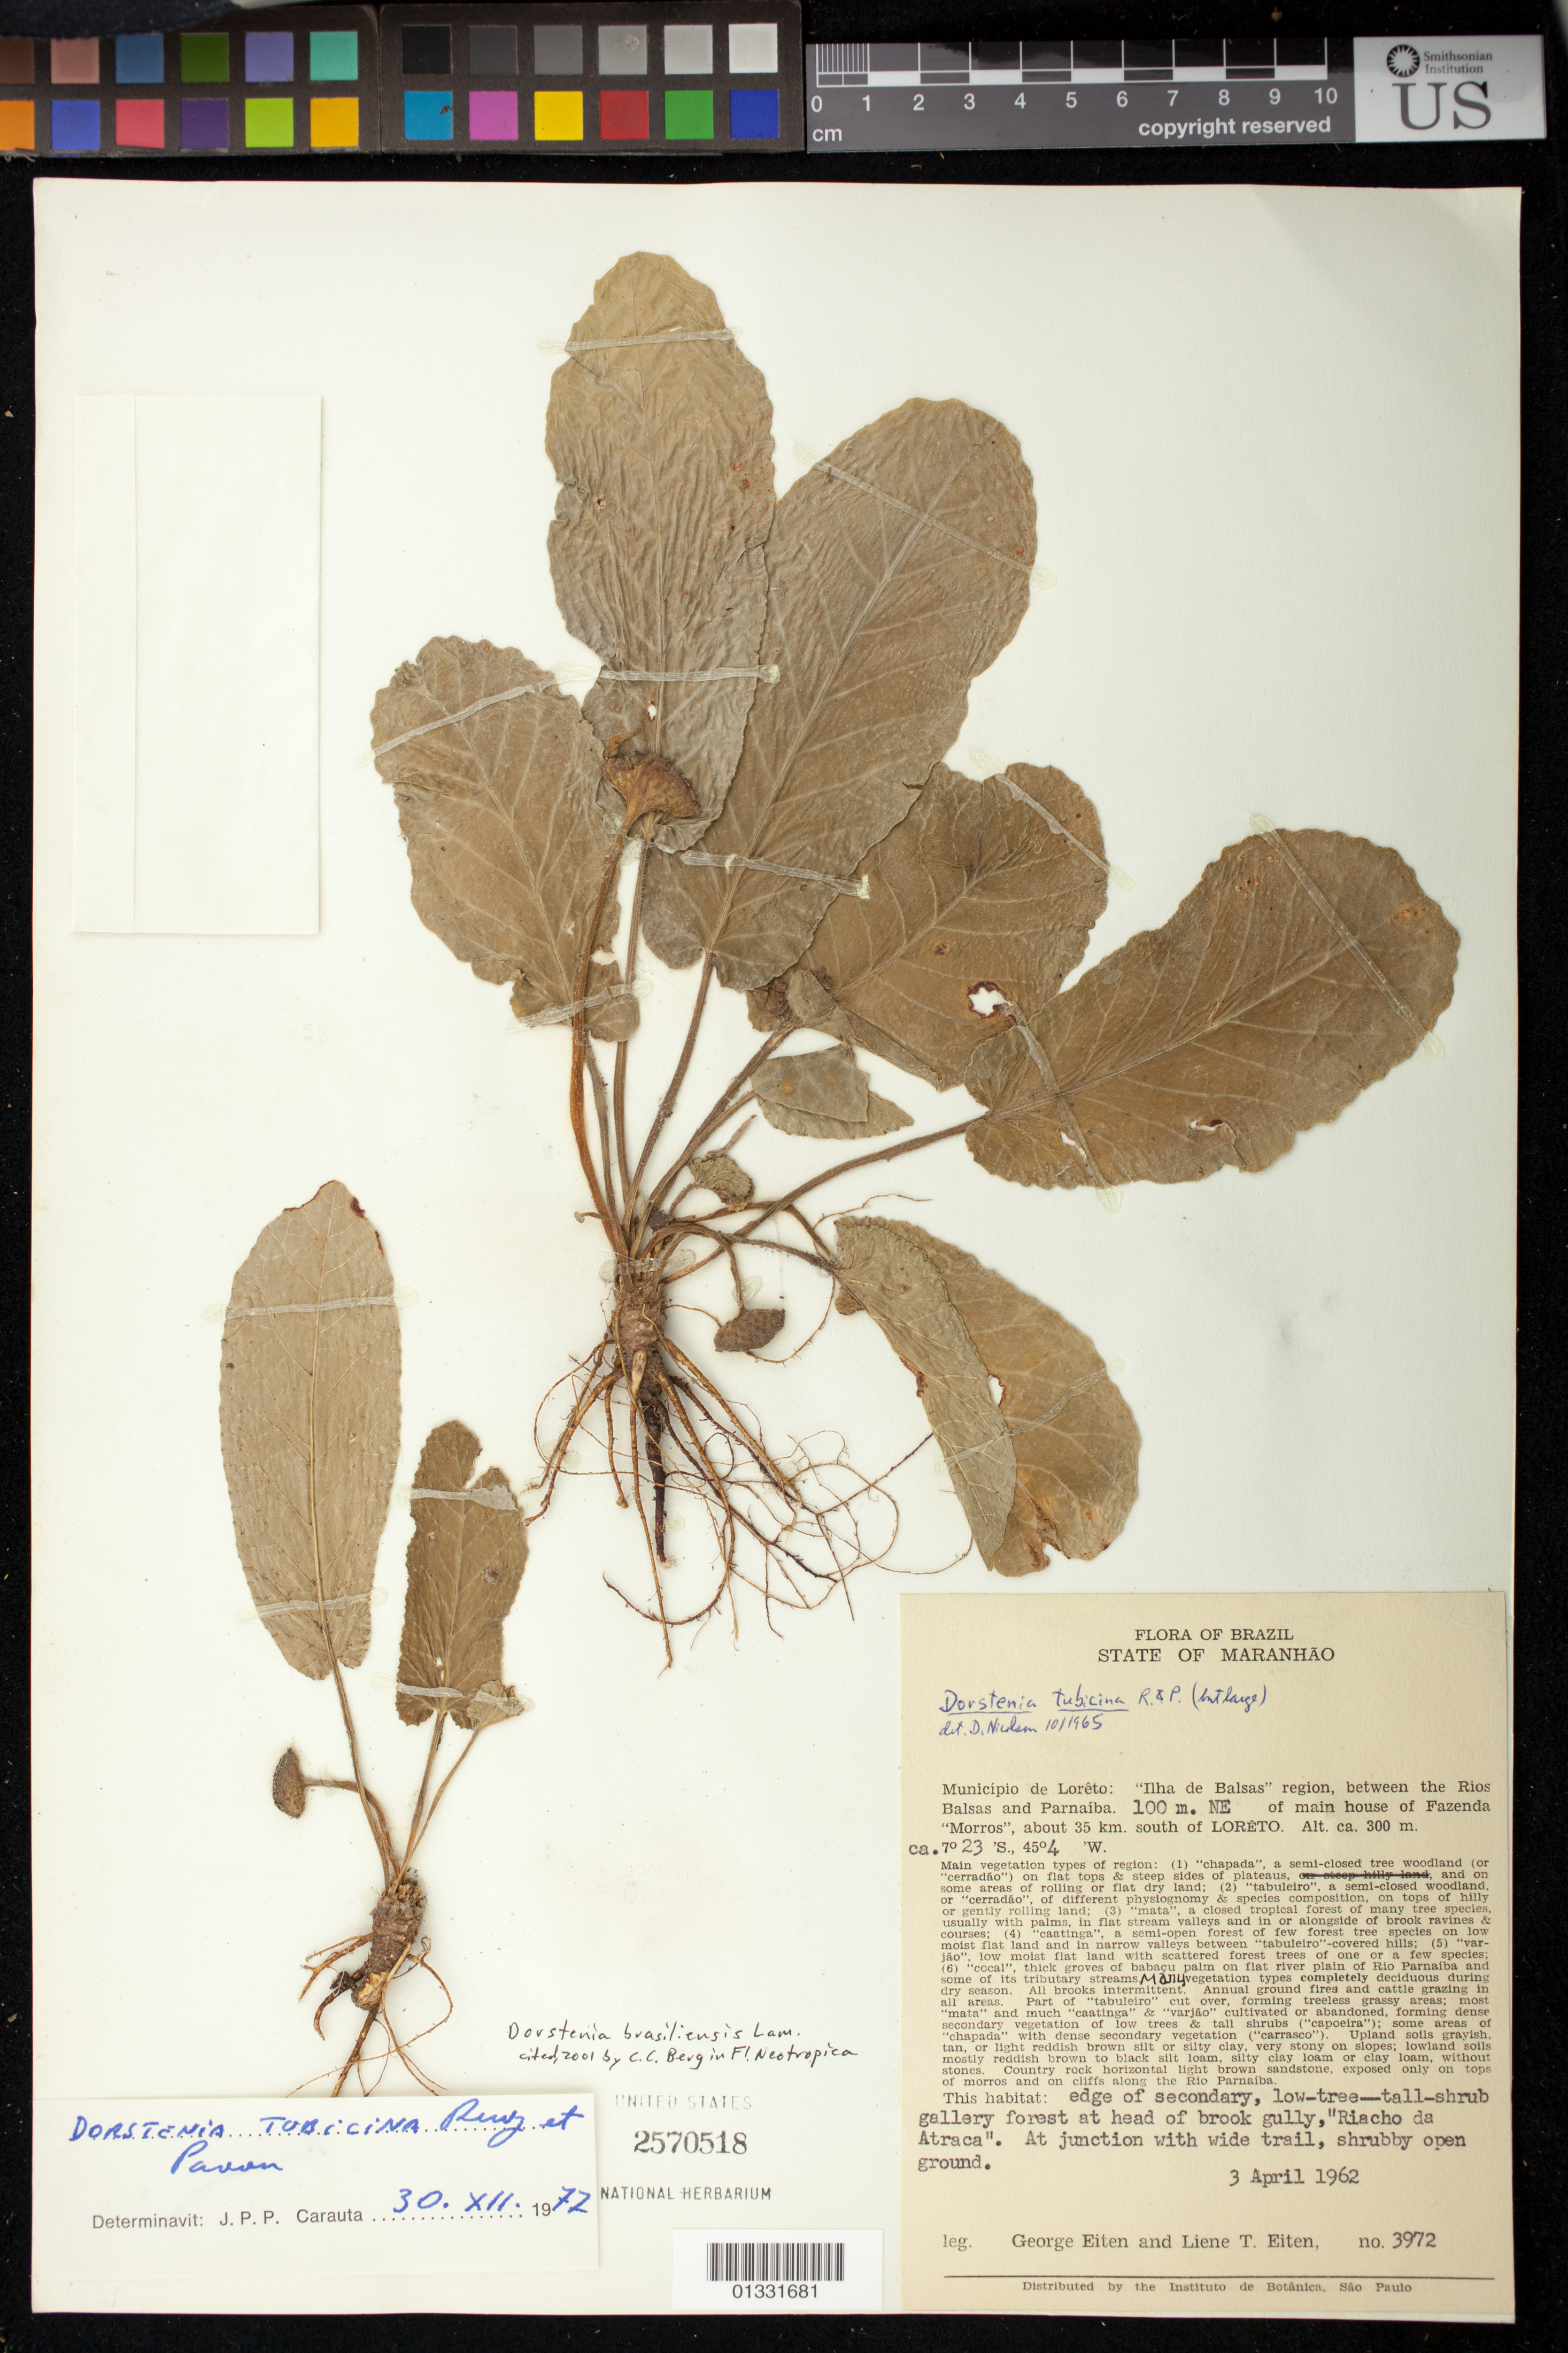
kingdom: Plantae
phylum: Tracheophyta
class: Magnoliopsida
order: Rosales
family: Moraceae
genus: Dorstenia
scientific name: Dorstenia brasiliensis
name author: Lam.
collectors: G. Eiten & L. T. Eiten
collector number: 3972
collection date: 1962-04-03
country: Brazil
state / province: Maranhão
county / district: Loreto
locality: Ilha de Balsas region, between the Rios Balsas and Parnaíba. 100 m NE of main house of Fazenda Morros, abouth 35 km South of Loreto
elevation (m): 300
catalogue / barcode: US 2570518